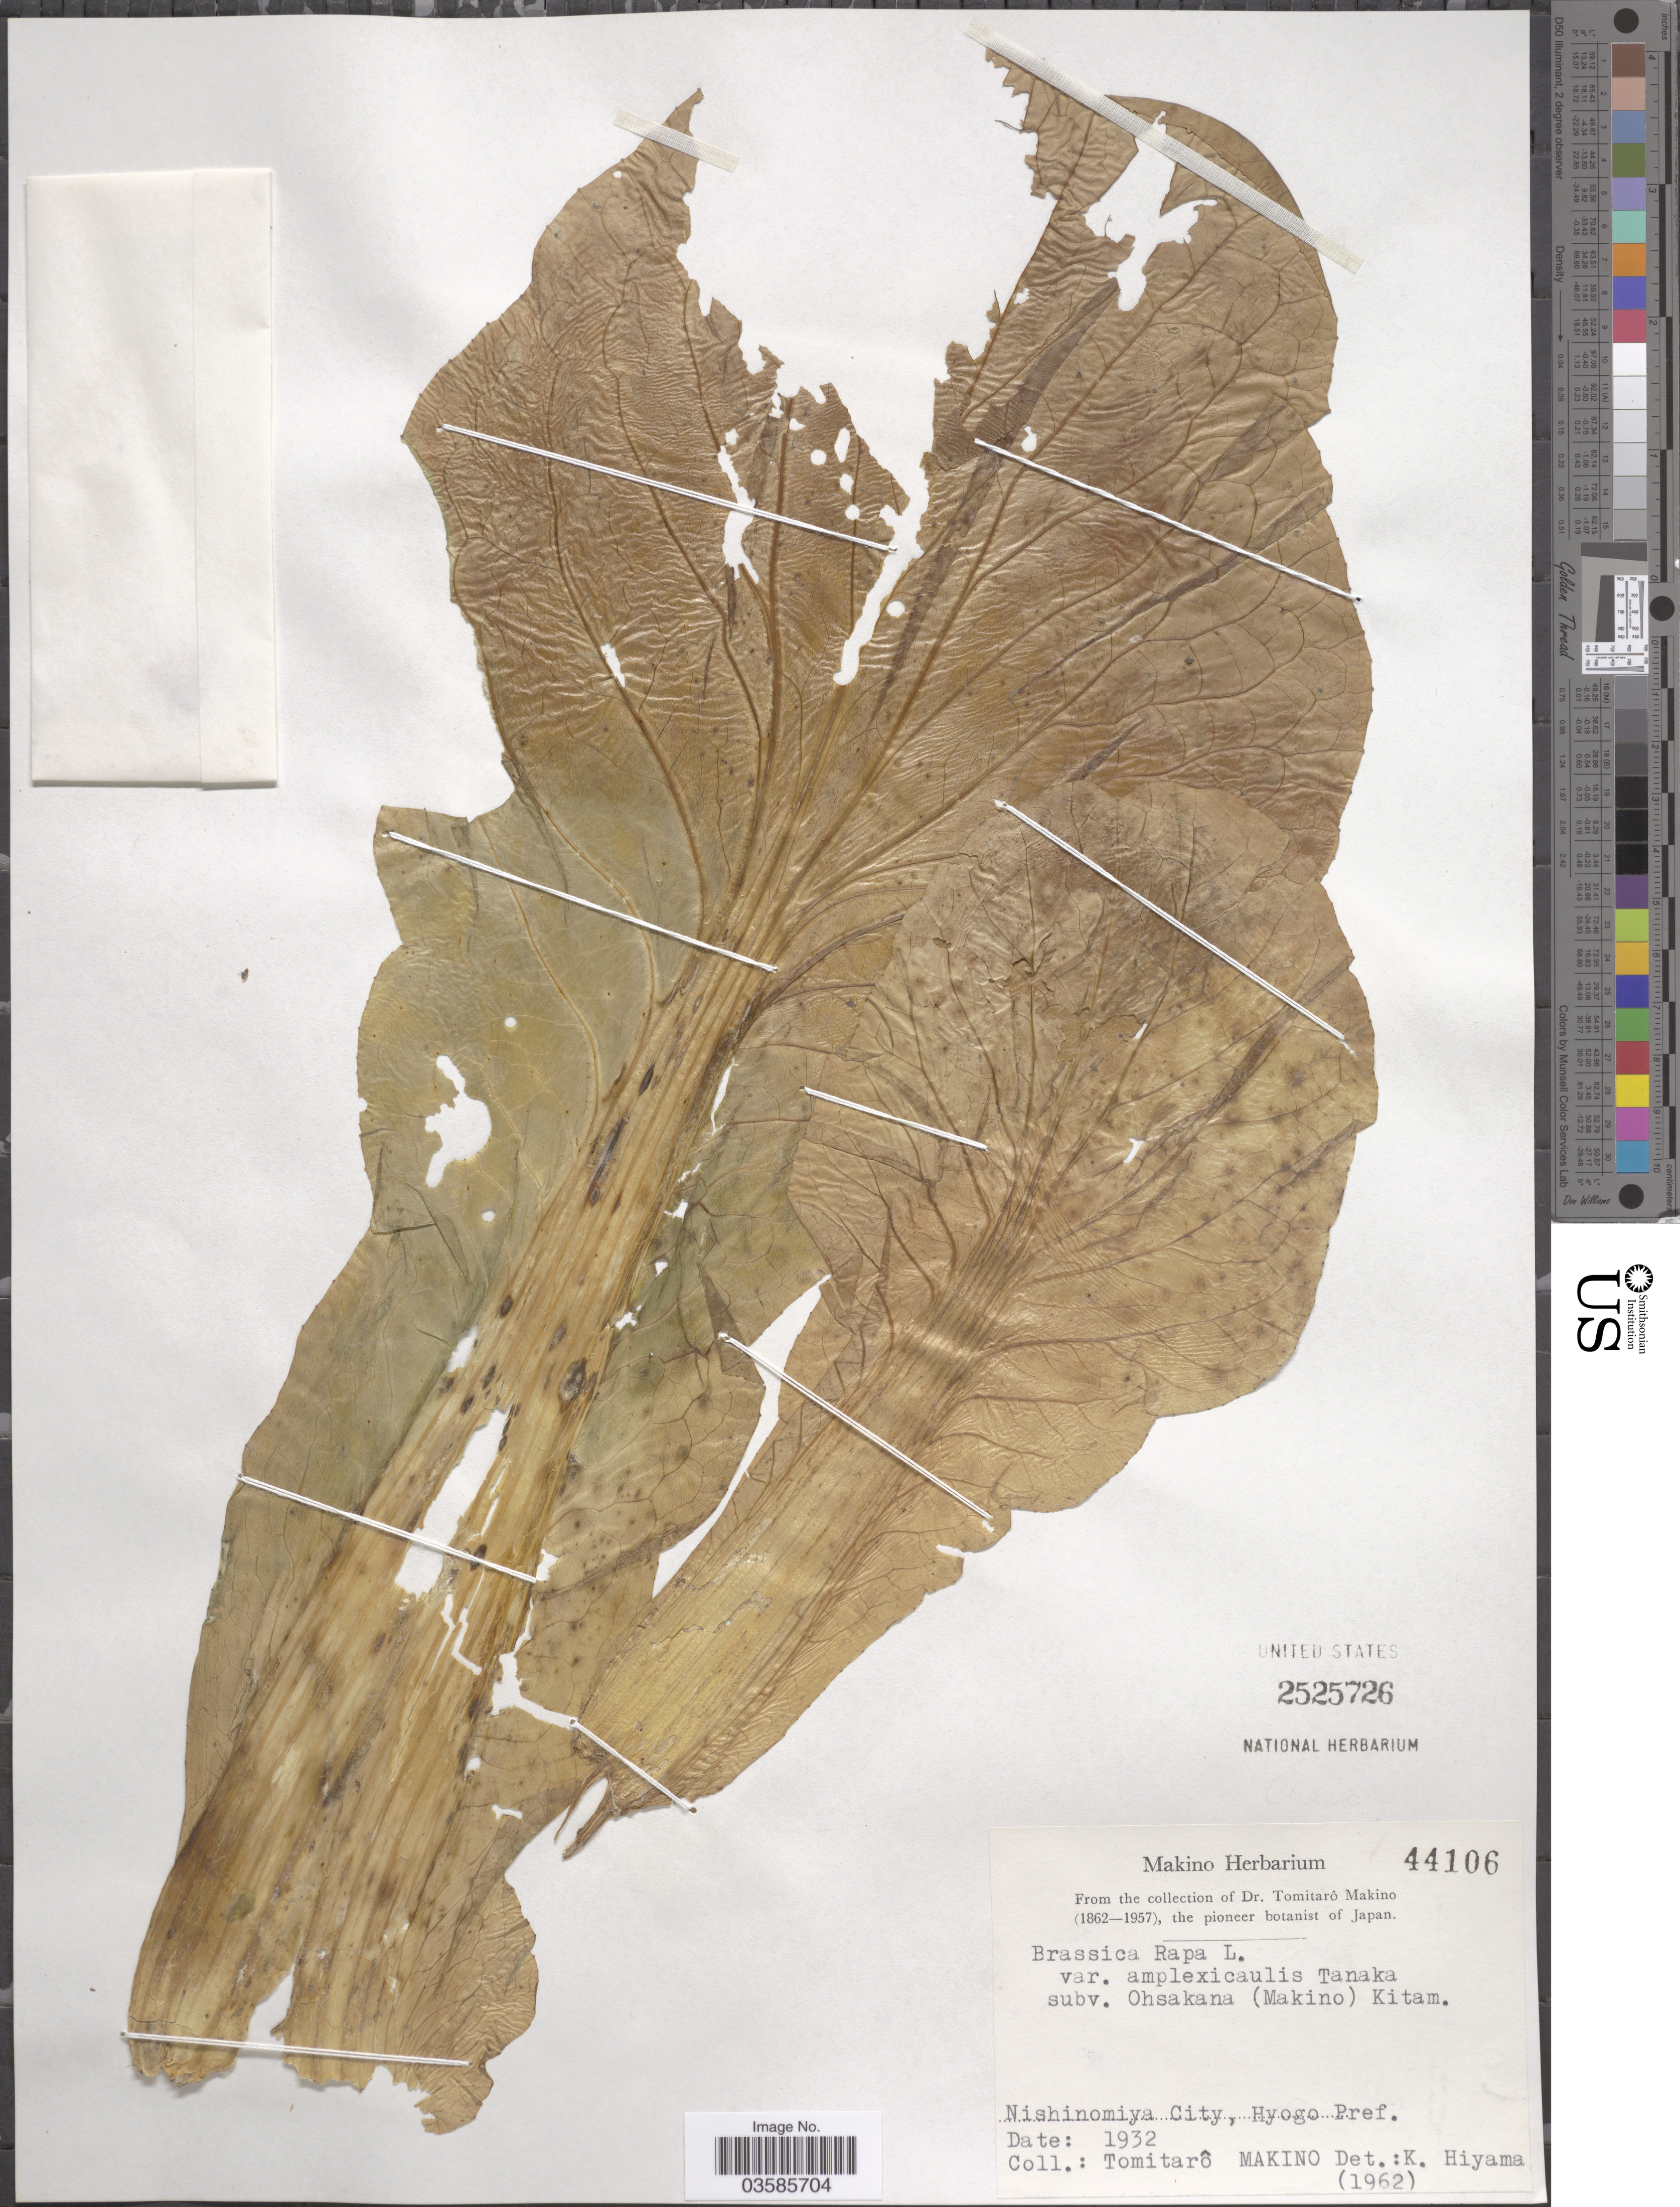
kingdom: Plantae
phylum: Tracheophyta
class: Magnoliopsida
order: Brassicales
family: Brassicaceae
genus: Brassica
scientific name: Brassica rapa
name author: L.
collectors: T. Makino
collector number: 44106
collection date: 1932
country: Japan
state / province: Hyogo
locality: Nishinomiya City, Hyogo Pref.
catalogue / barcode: US 2525726